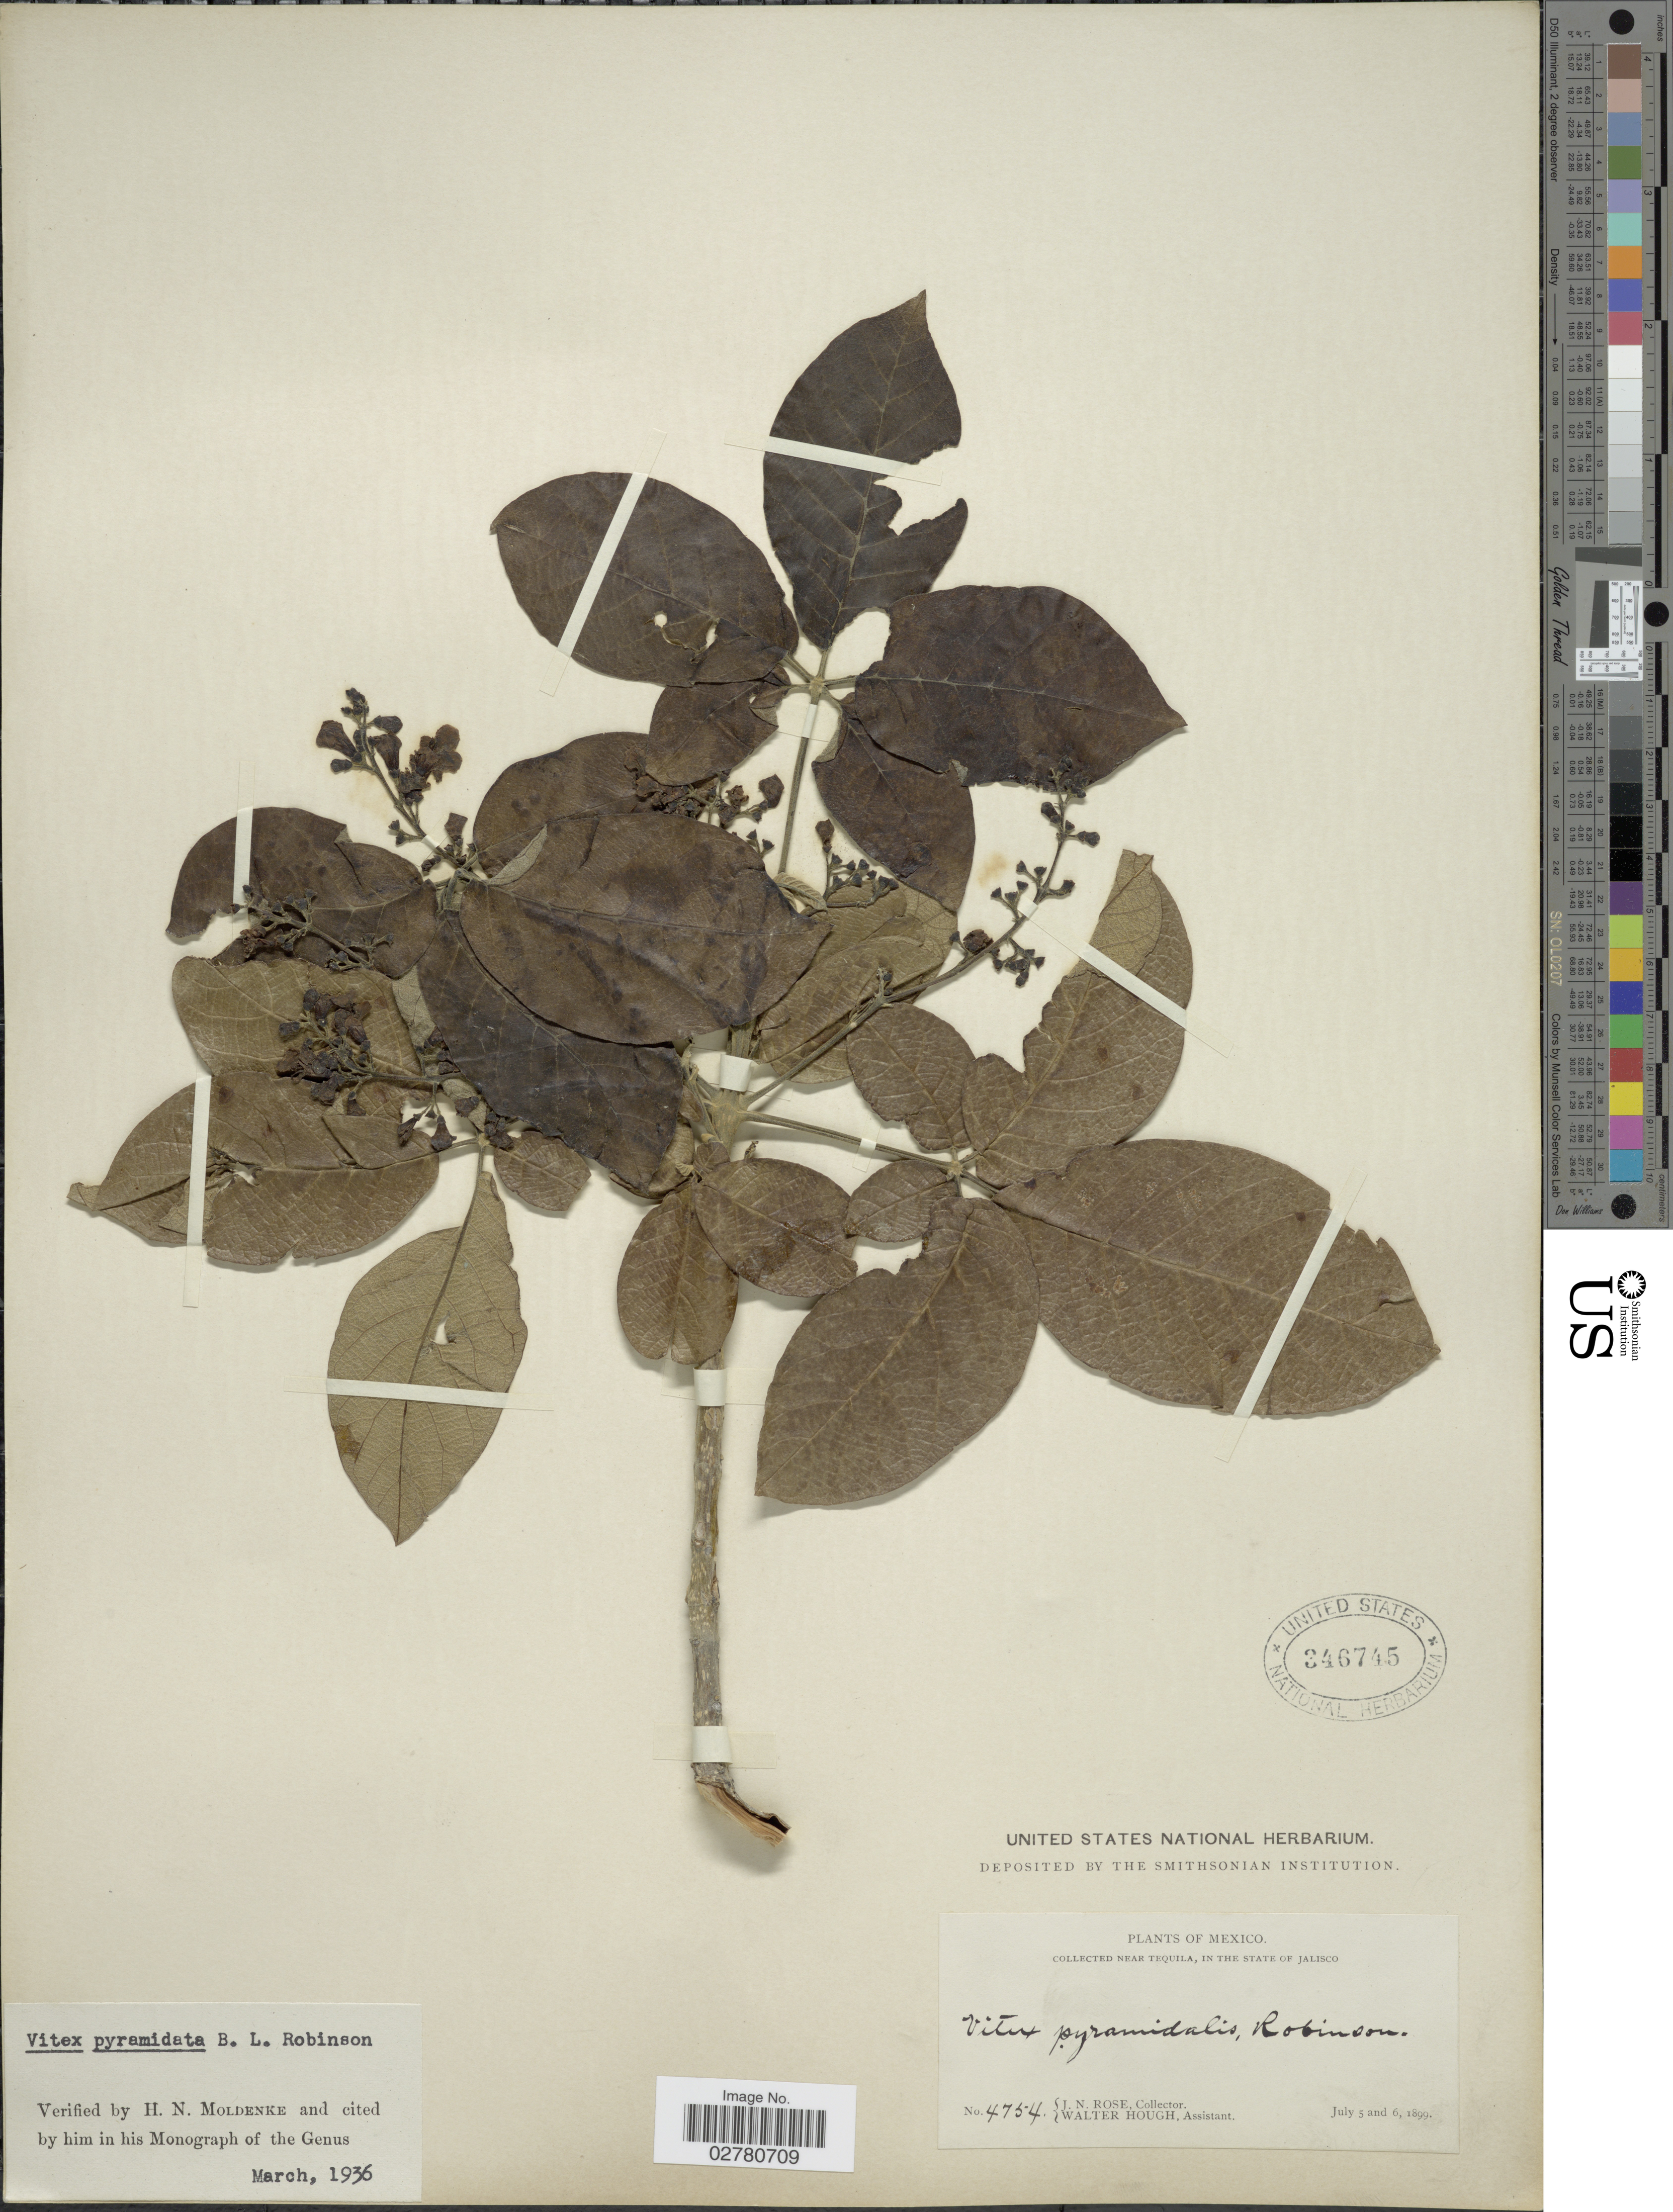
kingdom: Plantae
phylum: Tracheophyta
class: Magnoliopsida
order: Lamiales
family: Lamiaceae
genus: Vitex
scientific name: Vitex pyramidata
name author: B.L. Rob.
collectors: J. N. Rose & W. Hough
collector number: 4754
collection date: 1899-07-05/1899-07-06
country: Mexico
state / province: Jalisco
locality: Near Tequila.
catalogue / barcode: US 346745